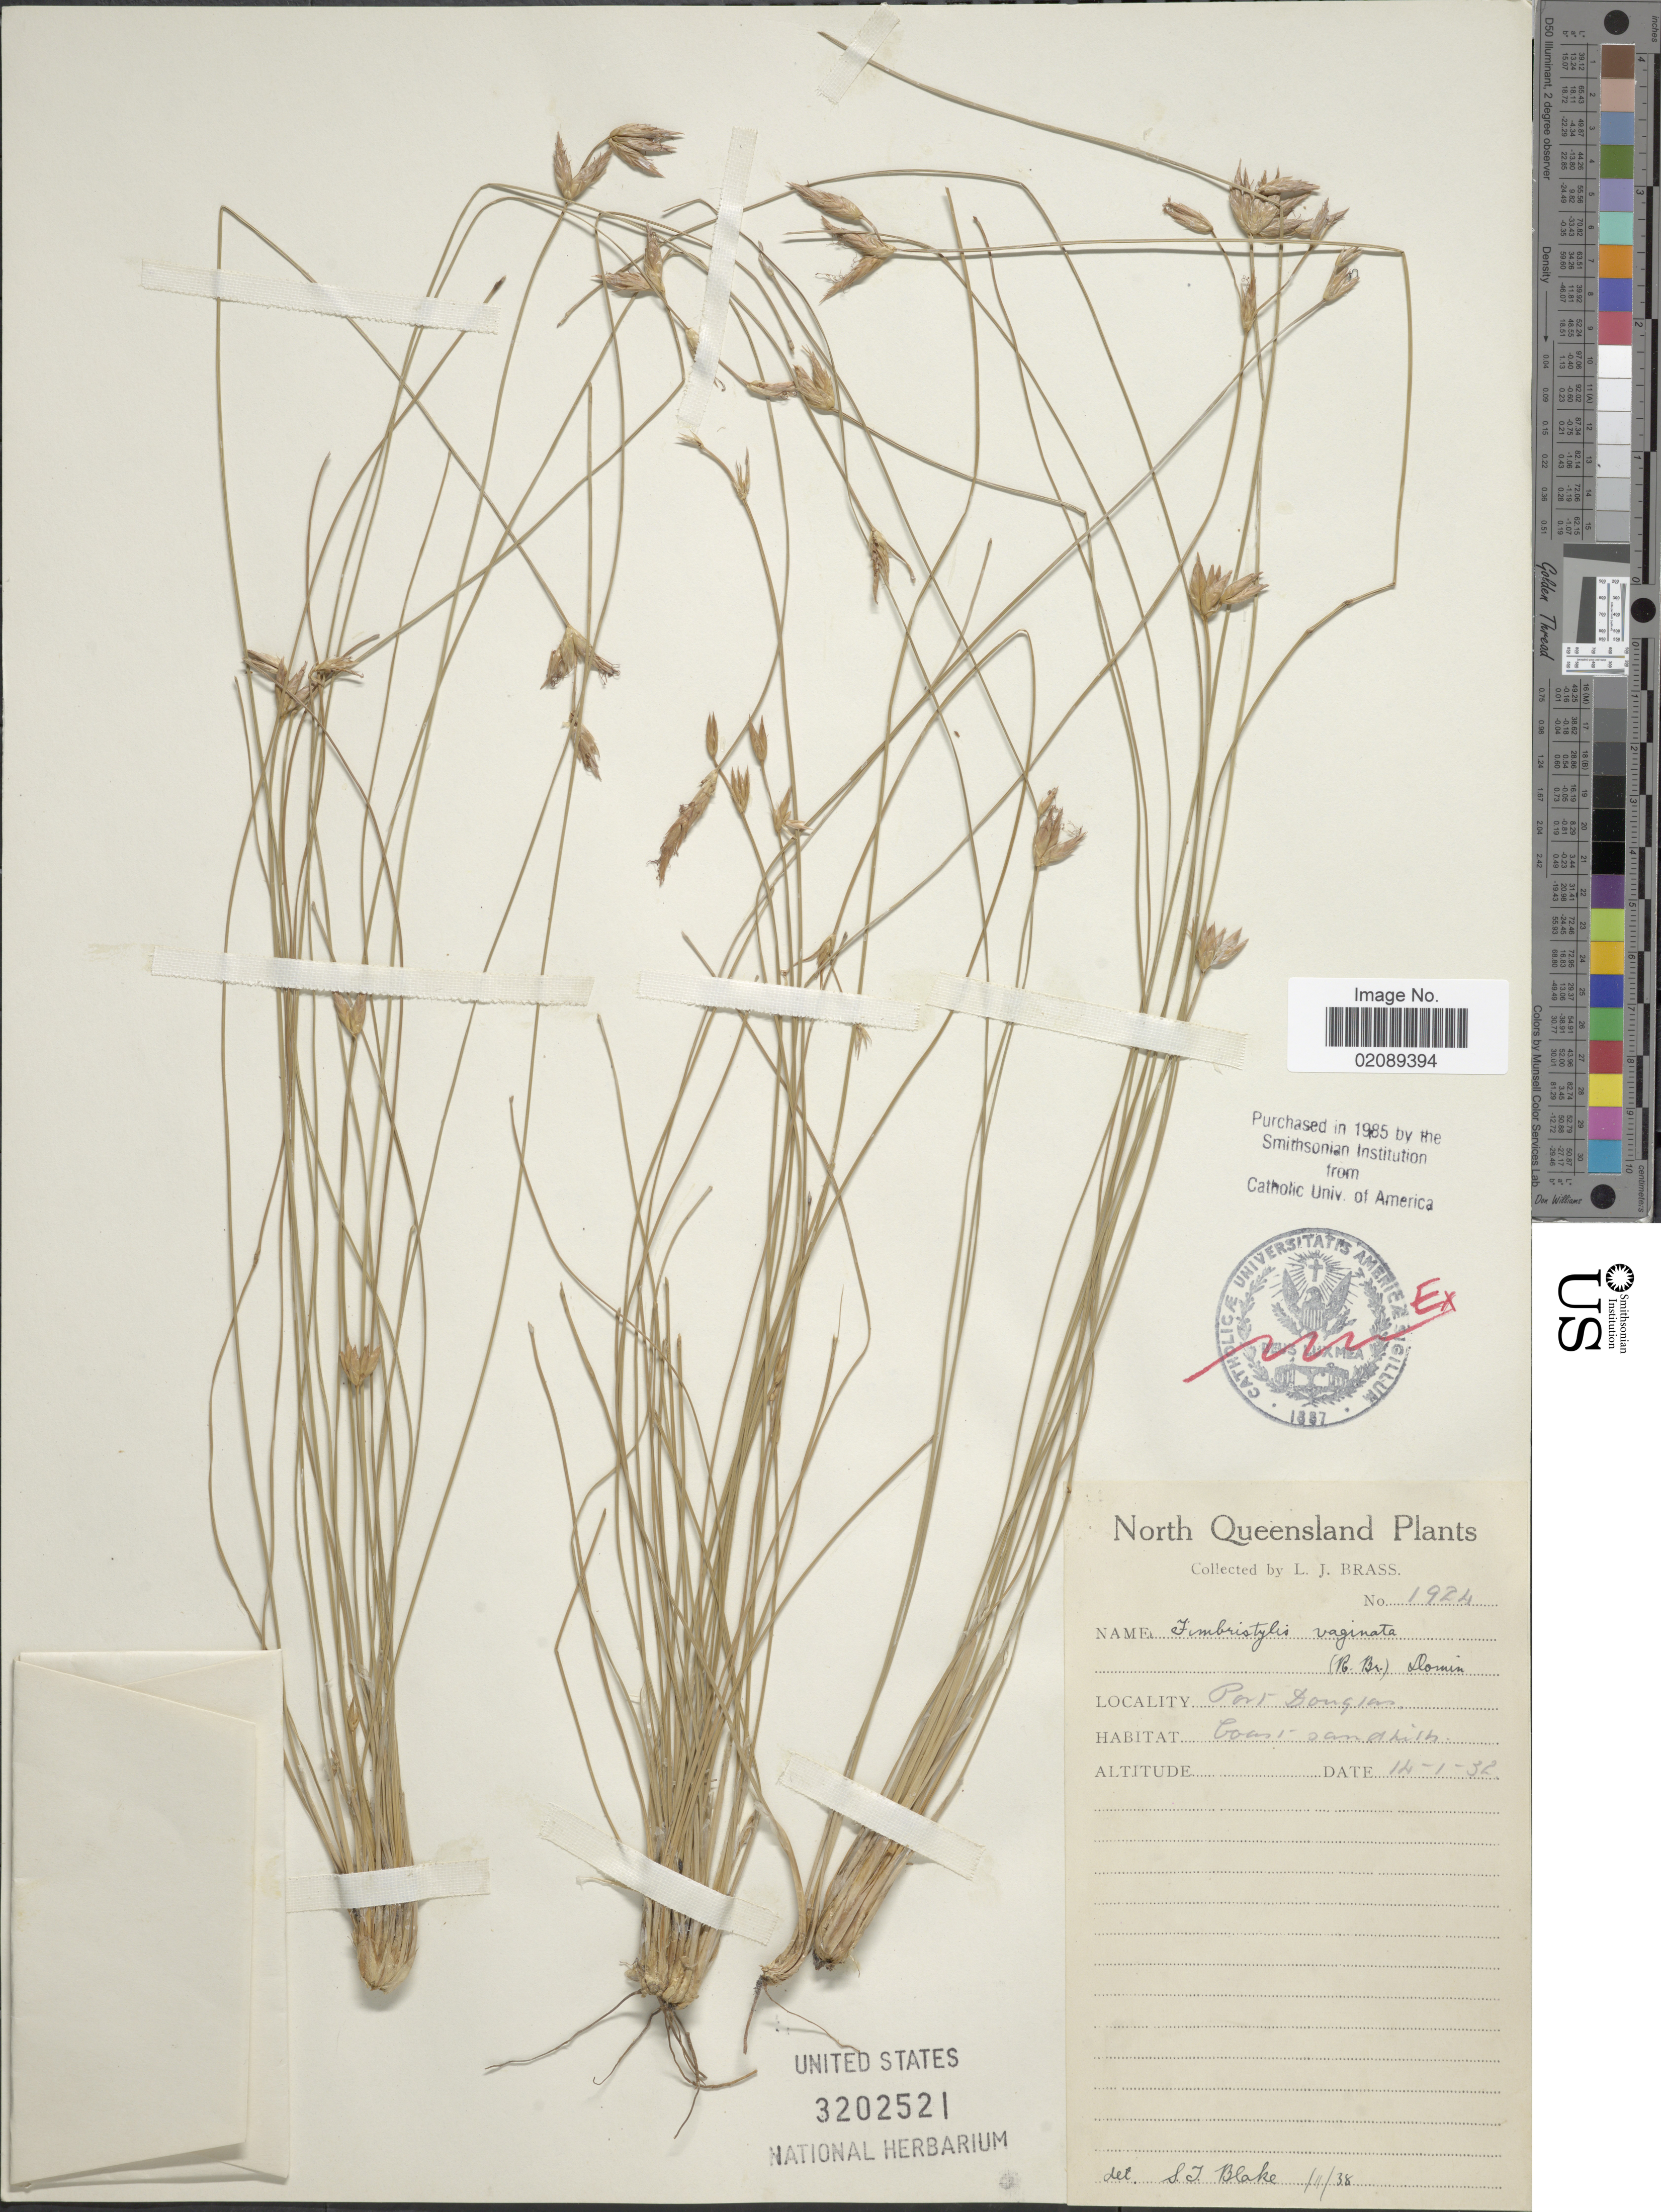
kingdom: Plantae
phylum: Tracheophyta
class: Liliopsida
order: Poales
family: Cyperaceae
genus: Fimbristylis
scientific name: Fimbristylis vaginata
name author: (R. Br.) Domin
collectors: L. J. Brass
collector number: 1924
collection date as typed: Transcribed d/m/y: 12/1/32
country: Australia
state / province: Queensland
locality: North Queensland, Port Douglas, coast sandhills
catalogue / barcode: US 3202521